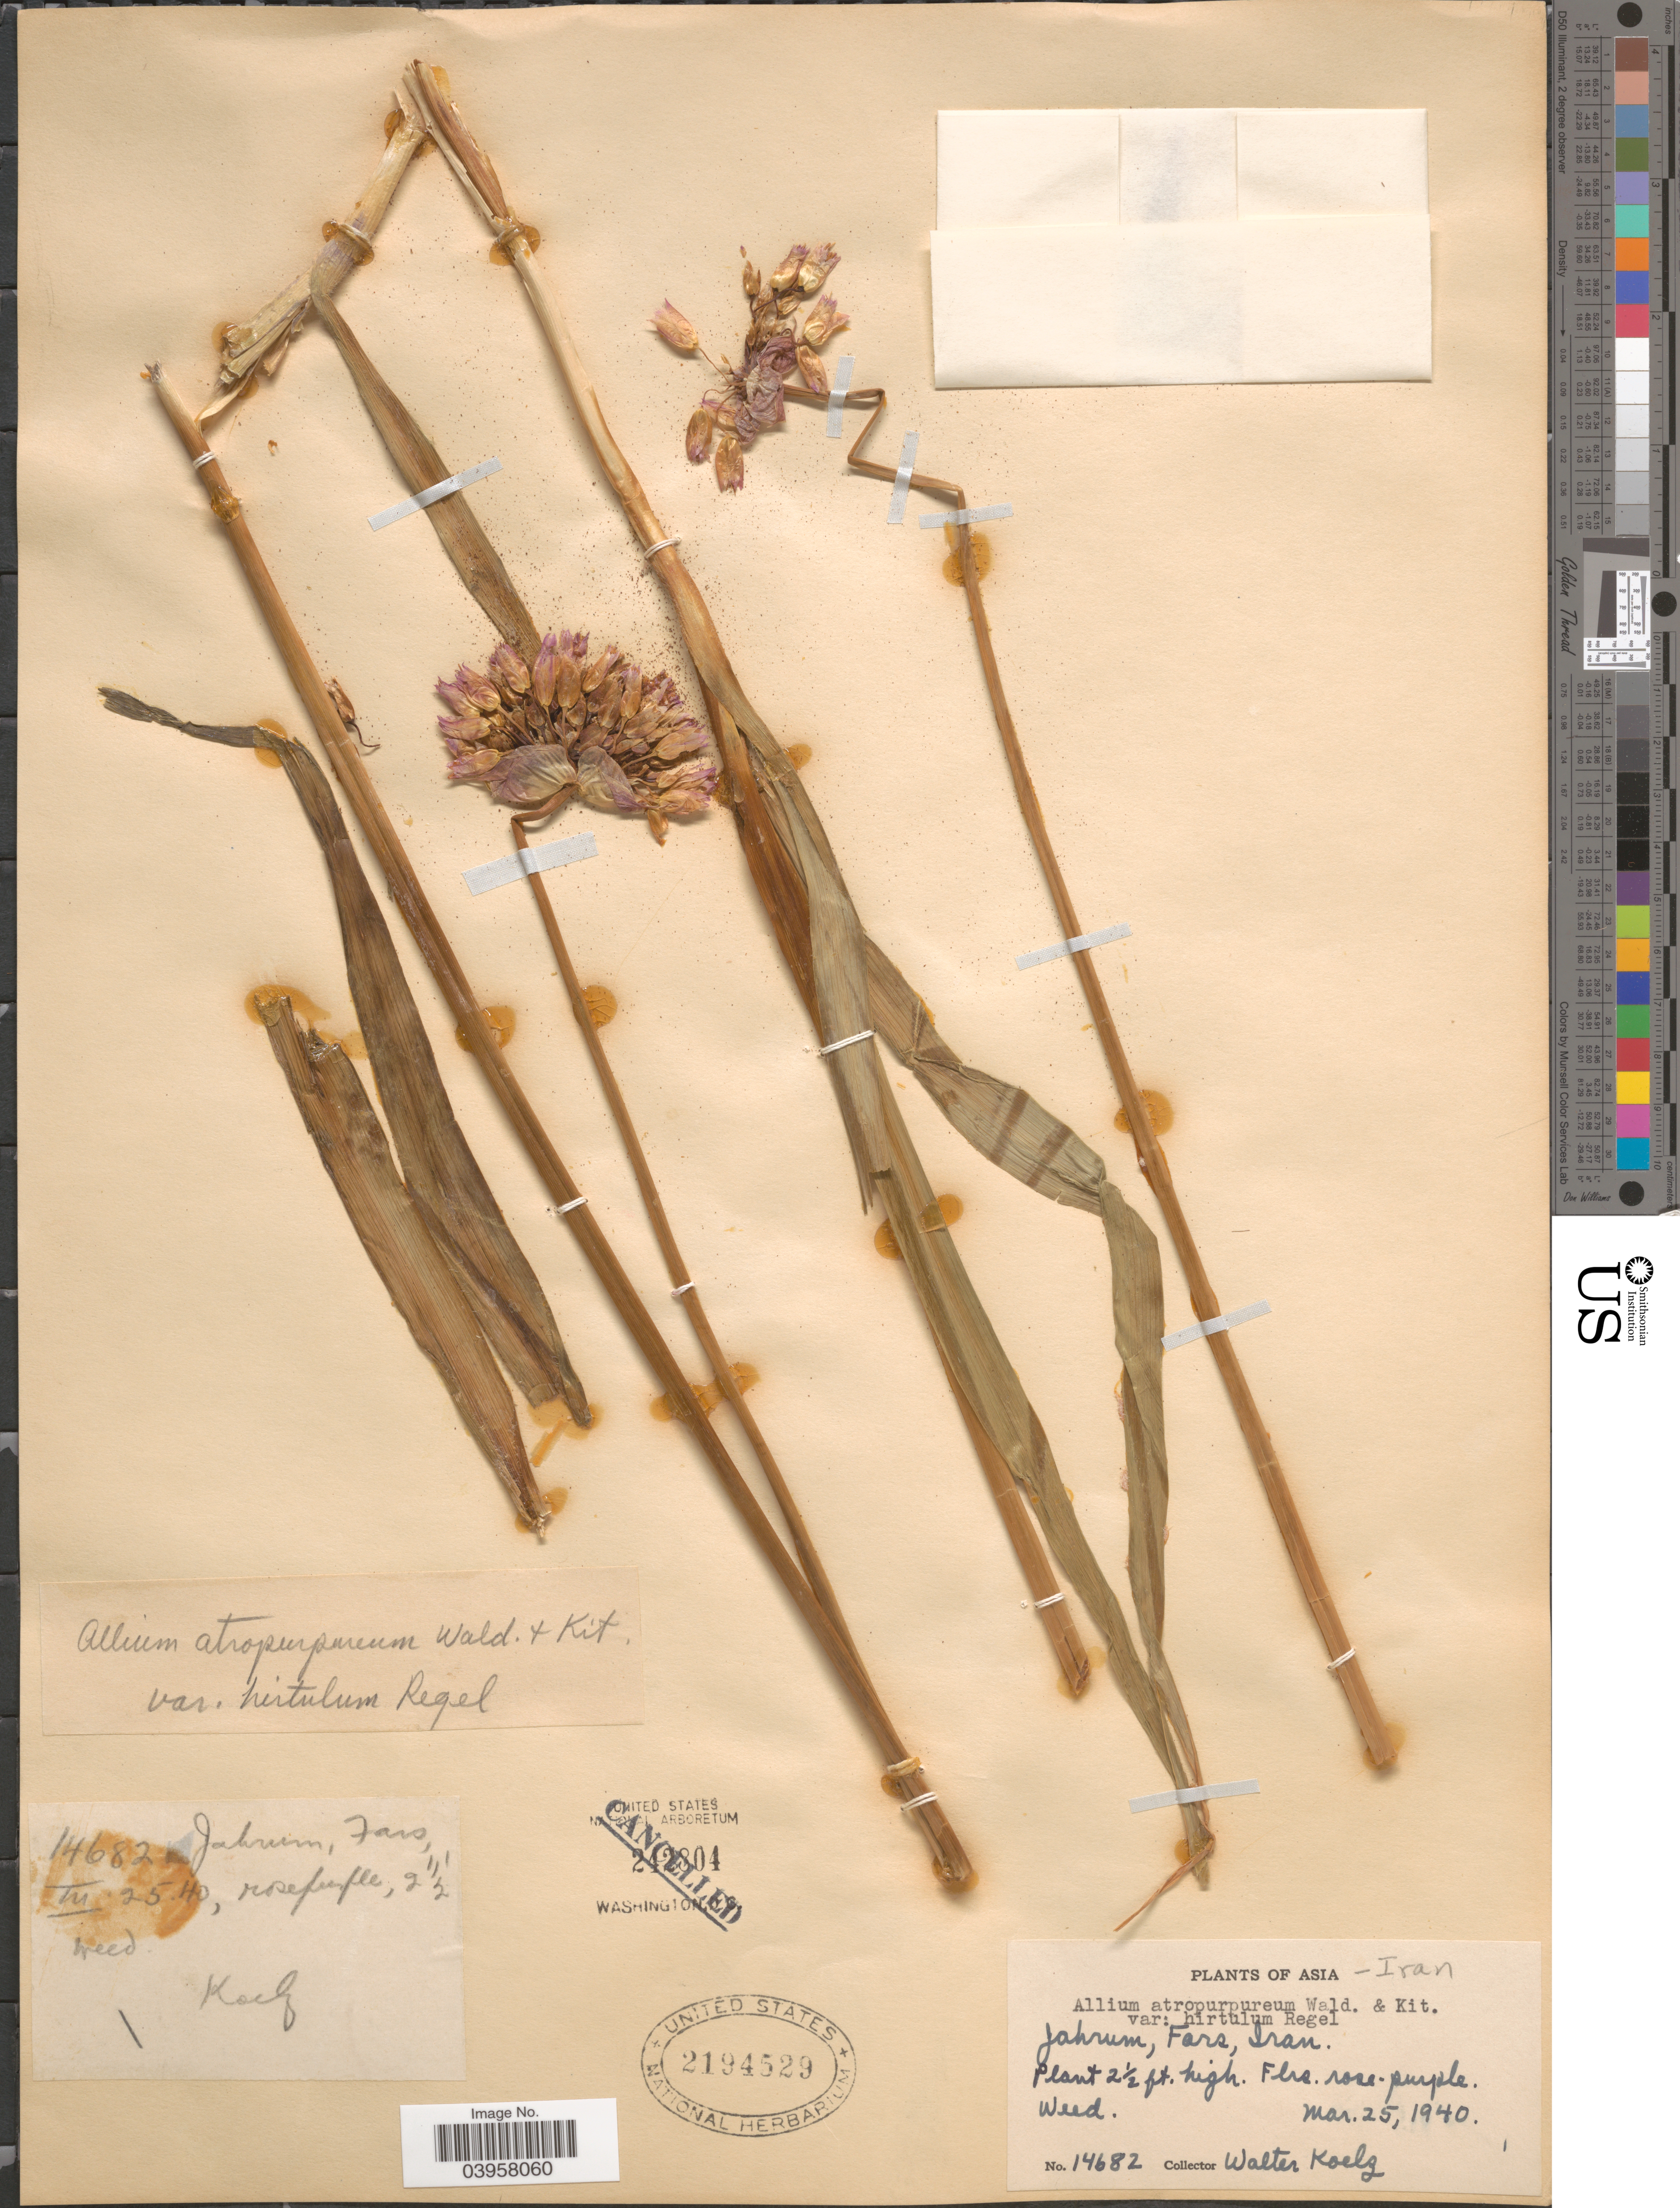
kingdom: Plantae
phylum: Tracheophyta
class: Liliopsida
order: Asparagales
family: Amaryllidaceae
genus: Allium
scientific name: Allium sp.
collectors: W. N. Koelz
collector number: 14682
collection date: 1940-03-25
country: Iran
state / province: Fars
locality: Jahrum.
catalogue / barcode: US 2194529